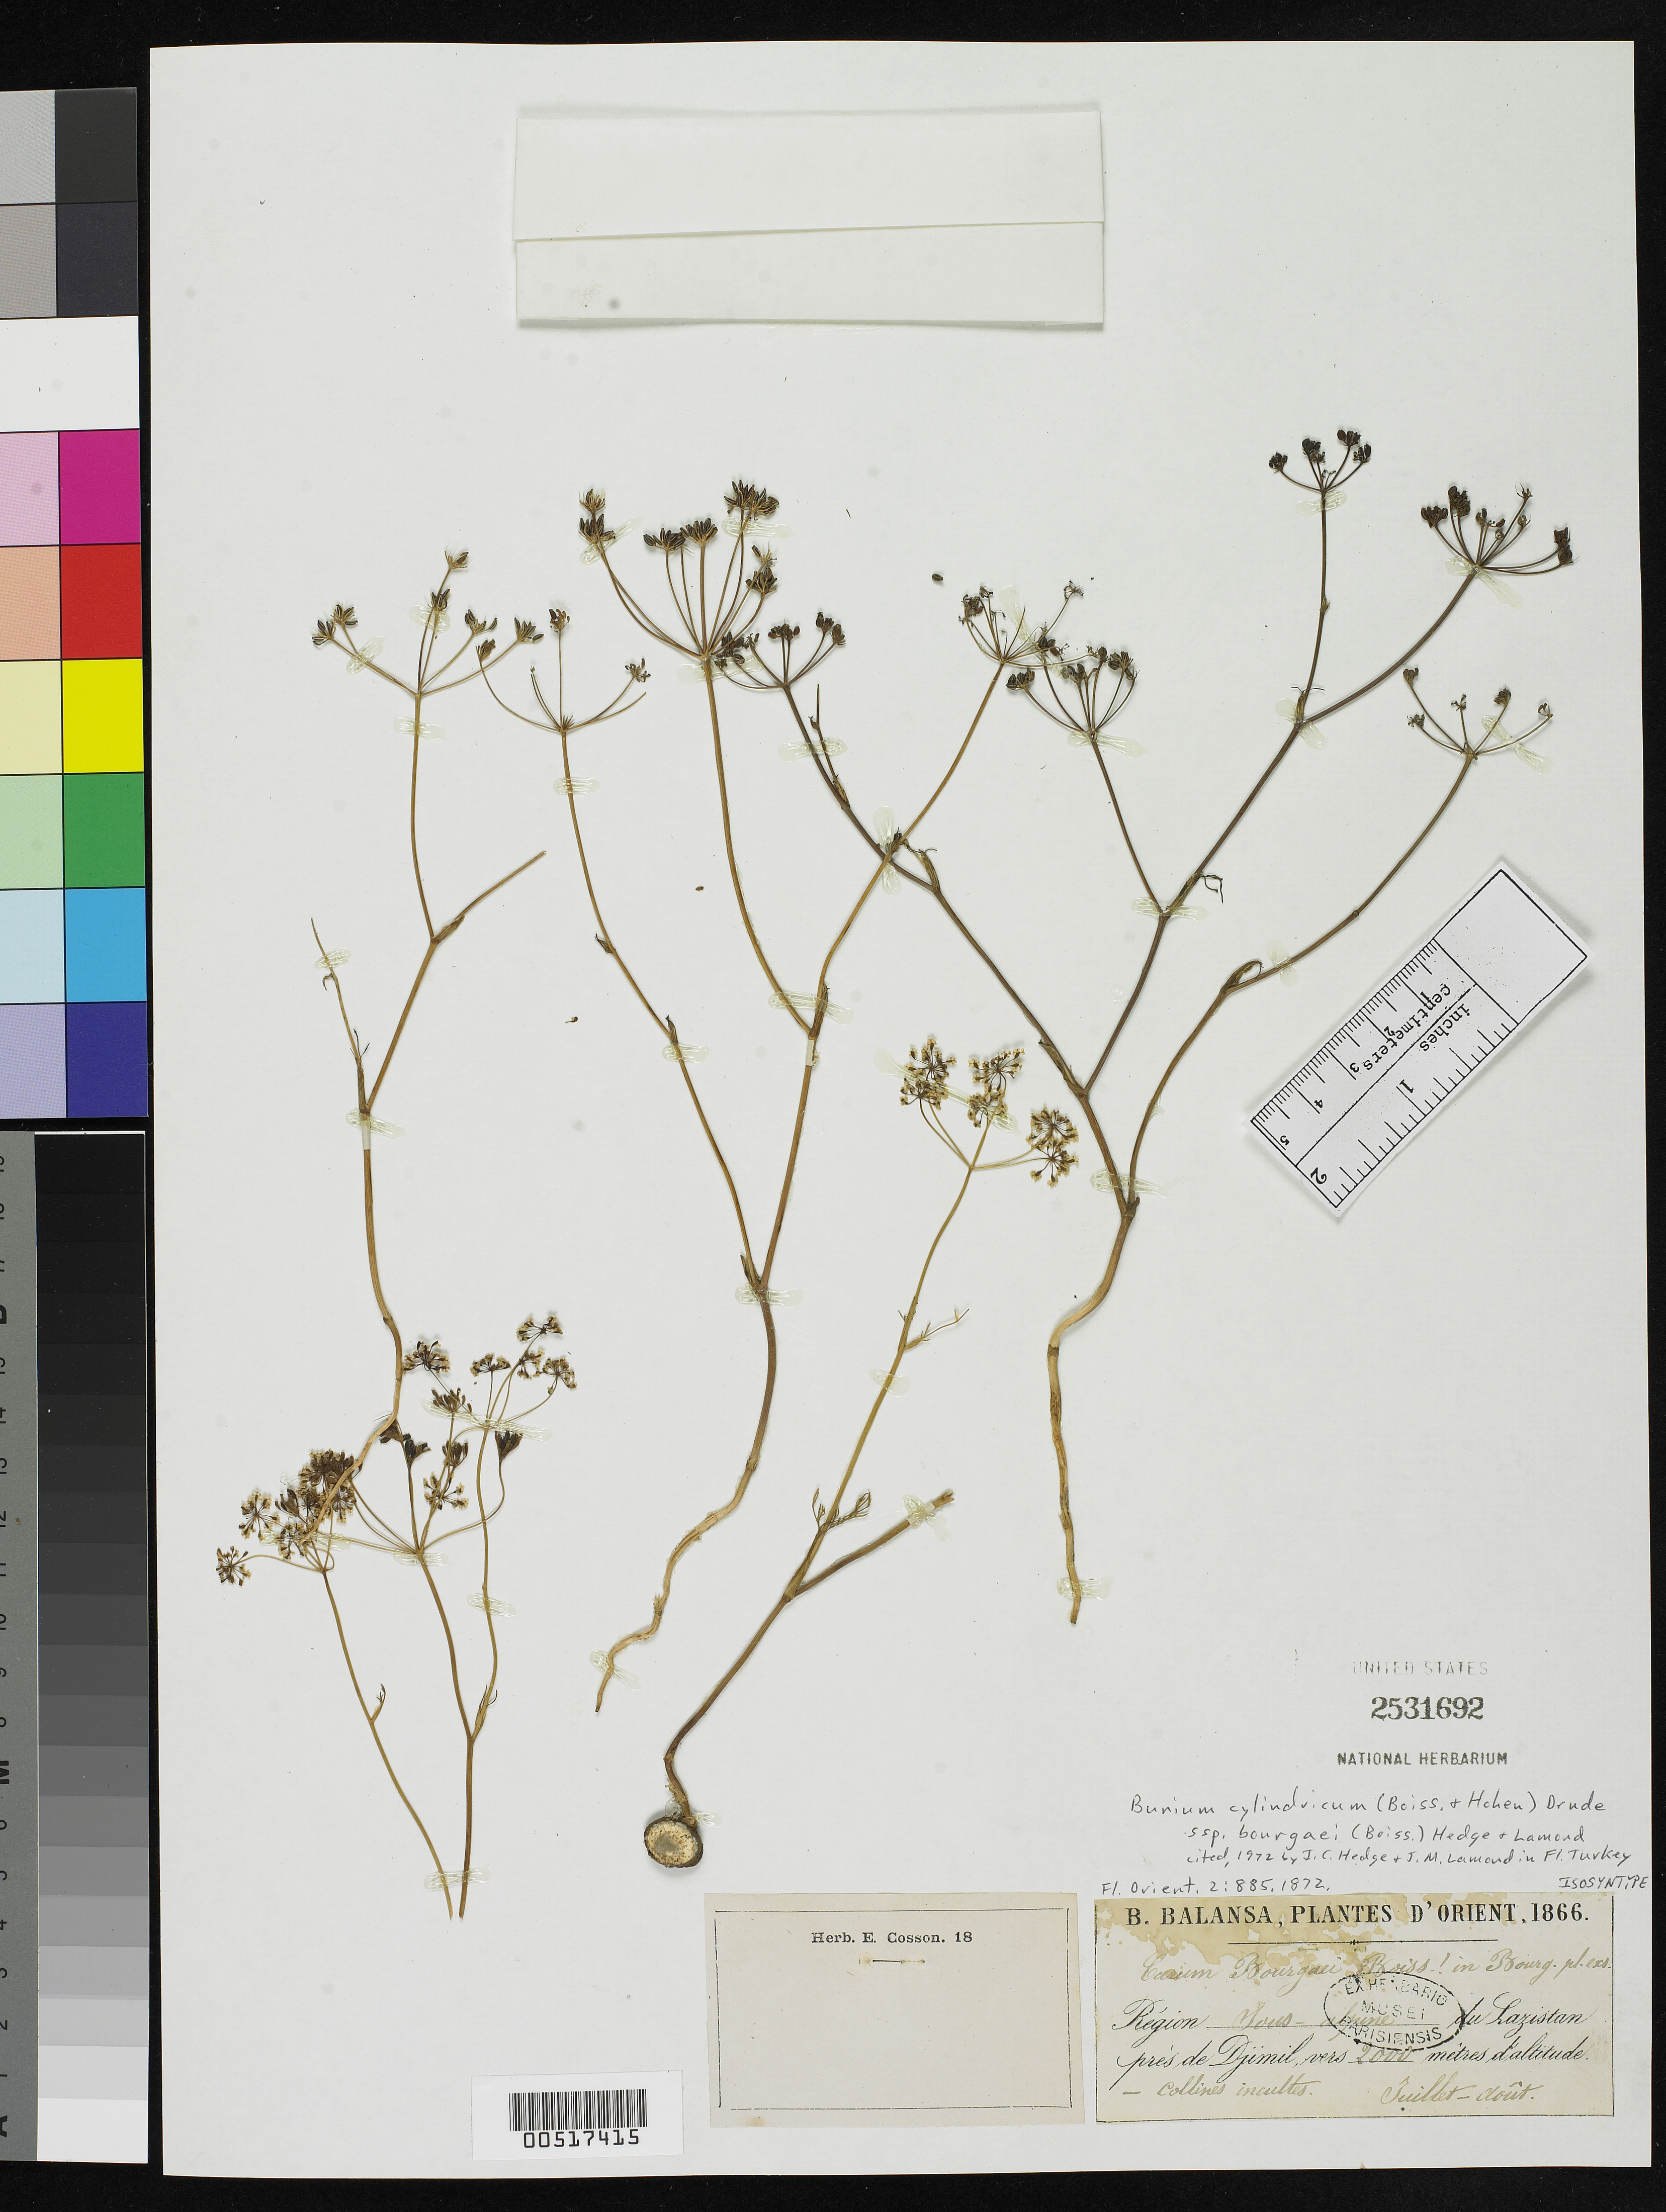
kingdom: Plantae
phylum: Tracheophyta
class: Magnoliopsida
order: Apiales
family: Apiaceae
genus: Carum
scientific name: Carum bourgaei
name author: Boiss.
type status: Isosyntype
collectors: B. Balansa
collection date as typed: Jul 1866 to -- Aug 1866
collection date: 1866-07/1866-08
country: Turkey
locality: Region Yours-alpine du Lazistan pres de Djimil.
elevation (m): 2000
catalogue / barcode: US 2531692